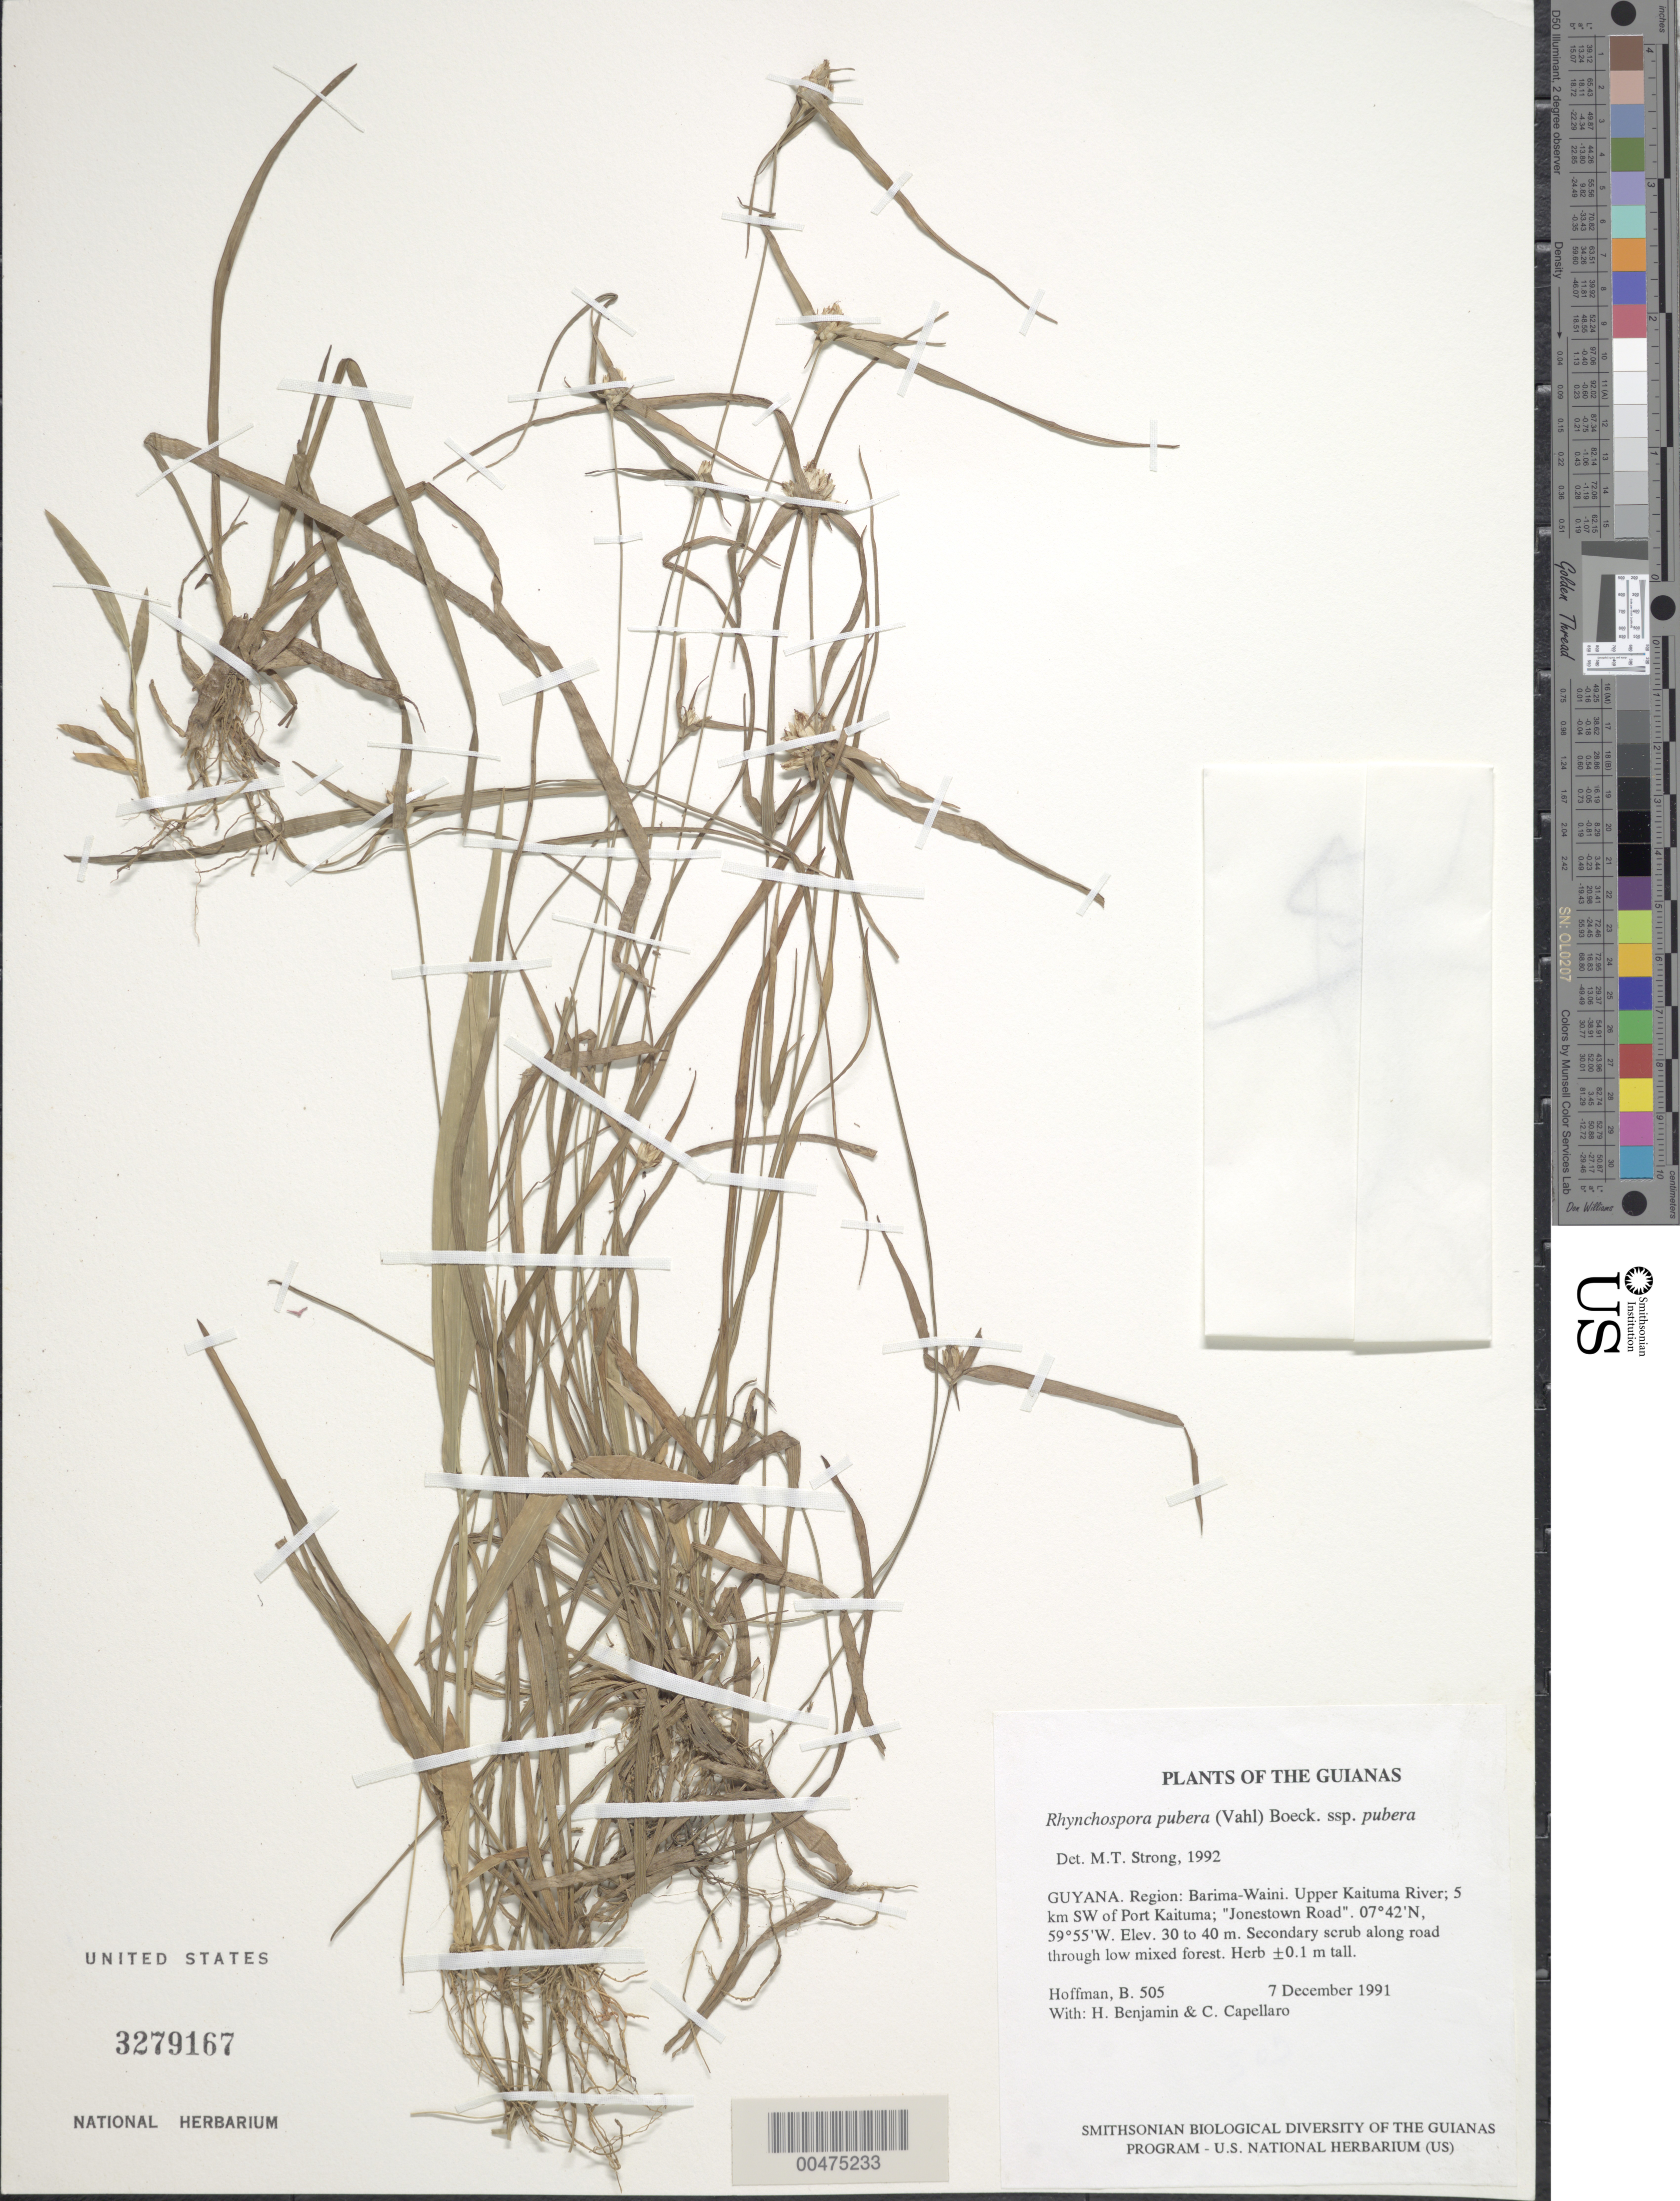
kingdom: Plantae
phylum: Tracheophyta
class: Liliopsida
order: Poales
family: Cyperaceae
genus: Rhynchospora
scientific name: Rhynchospora pubera subsp. pubera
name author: (Vahl) Boeckeler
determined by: Strong, M. T., (US), Smithsonian Institution - National Museum of Natural History (UNITED STATES)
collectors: B. Hoffman, H. Benjamin & C. Capellaro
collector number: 505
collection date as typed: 7 December 1991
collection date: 1991-12-07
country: Guyana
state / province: Barima-Waini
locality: Upper Kaituma River; 5 km SW of Port Kaituma; "Jonestown Road"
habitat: Secondary scrub along road through low mixed forest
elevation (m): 30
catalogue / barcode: US 3279167